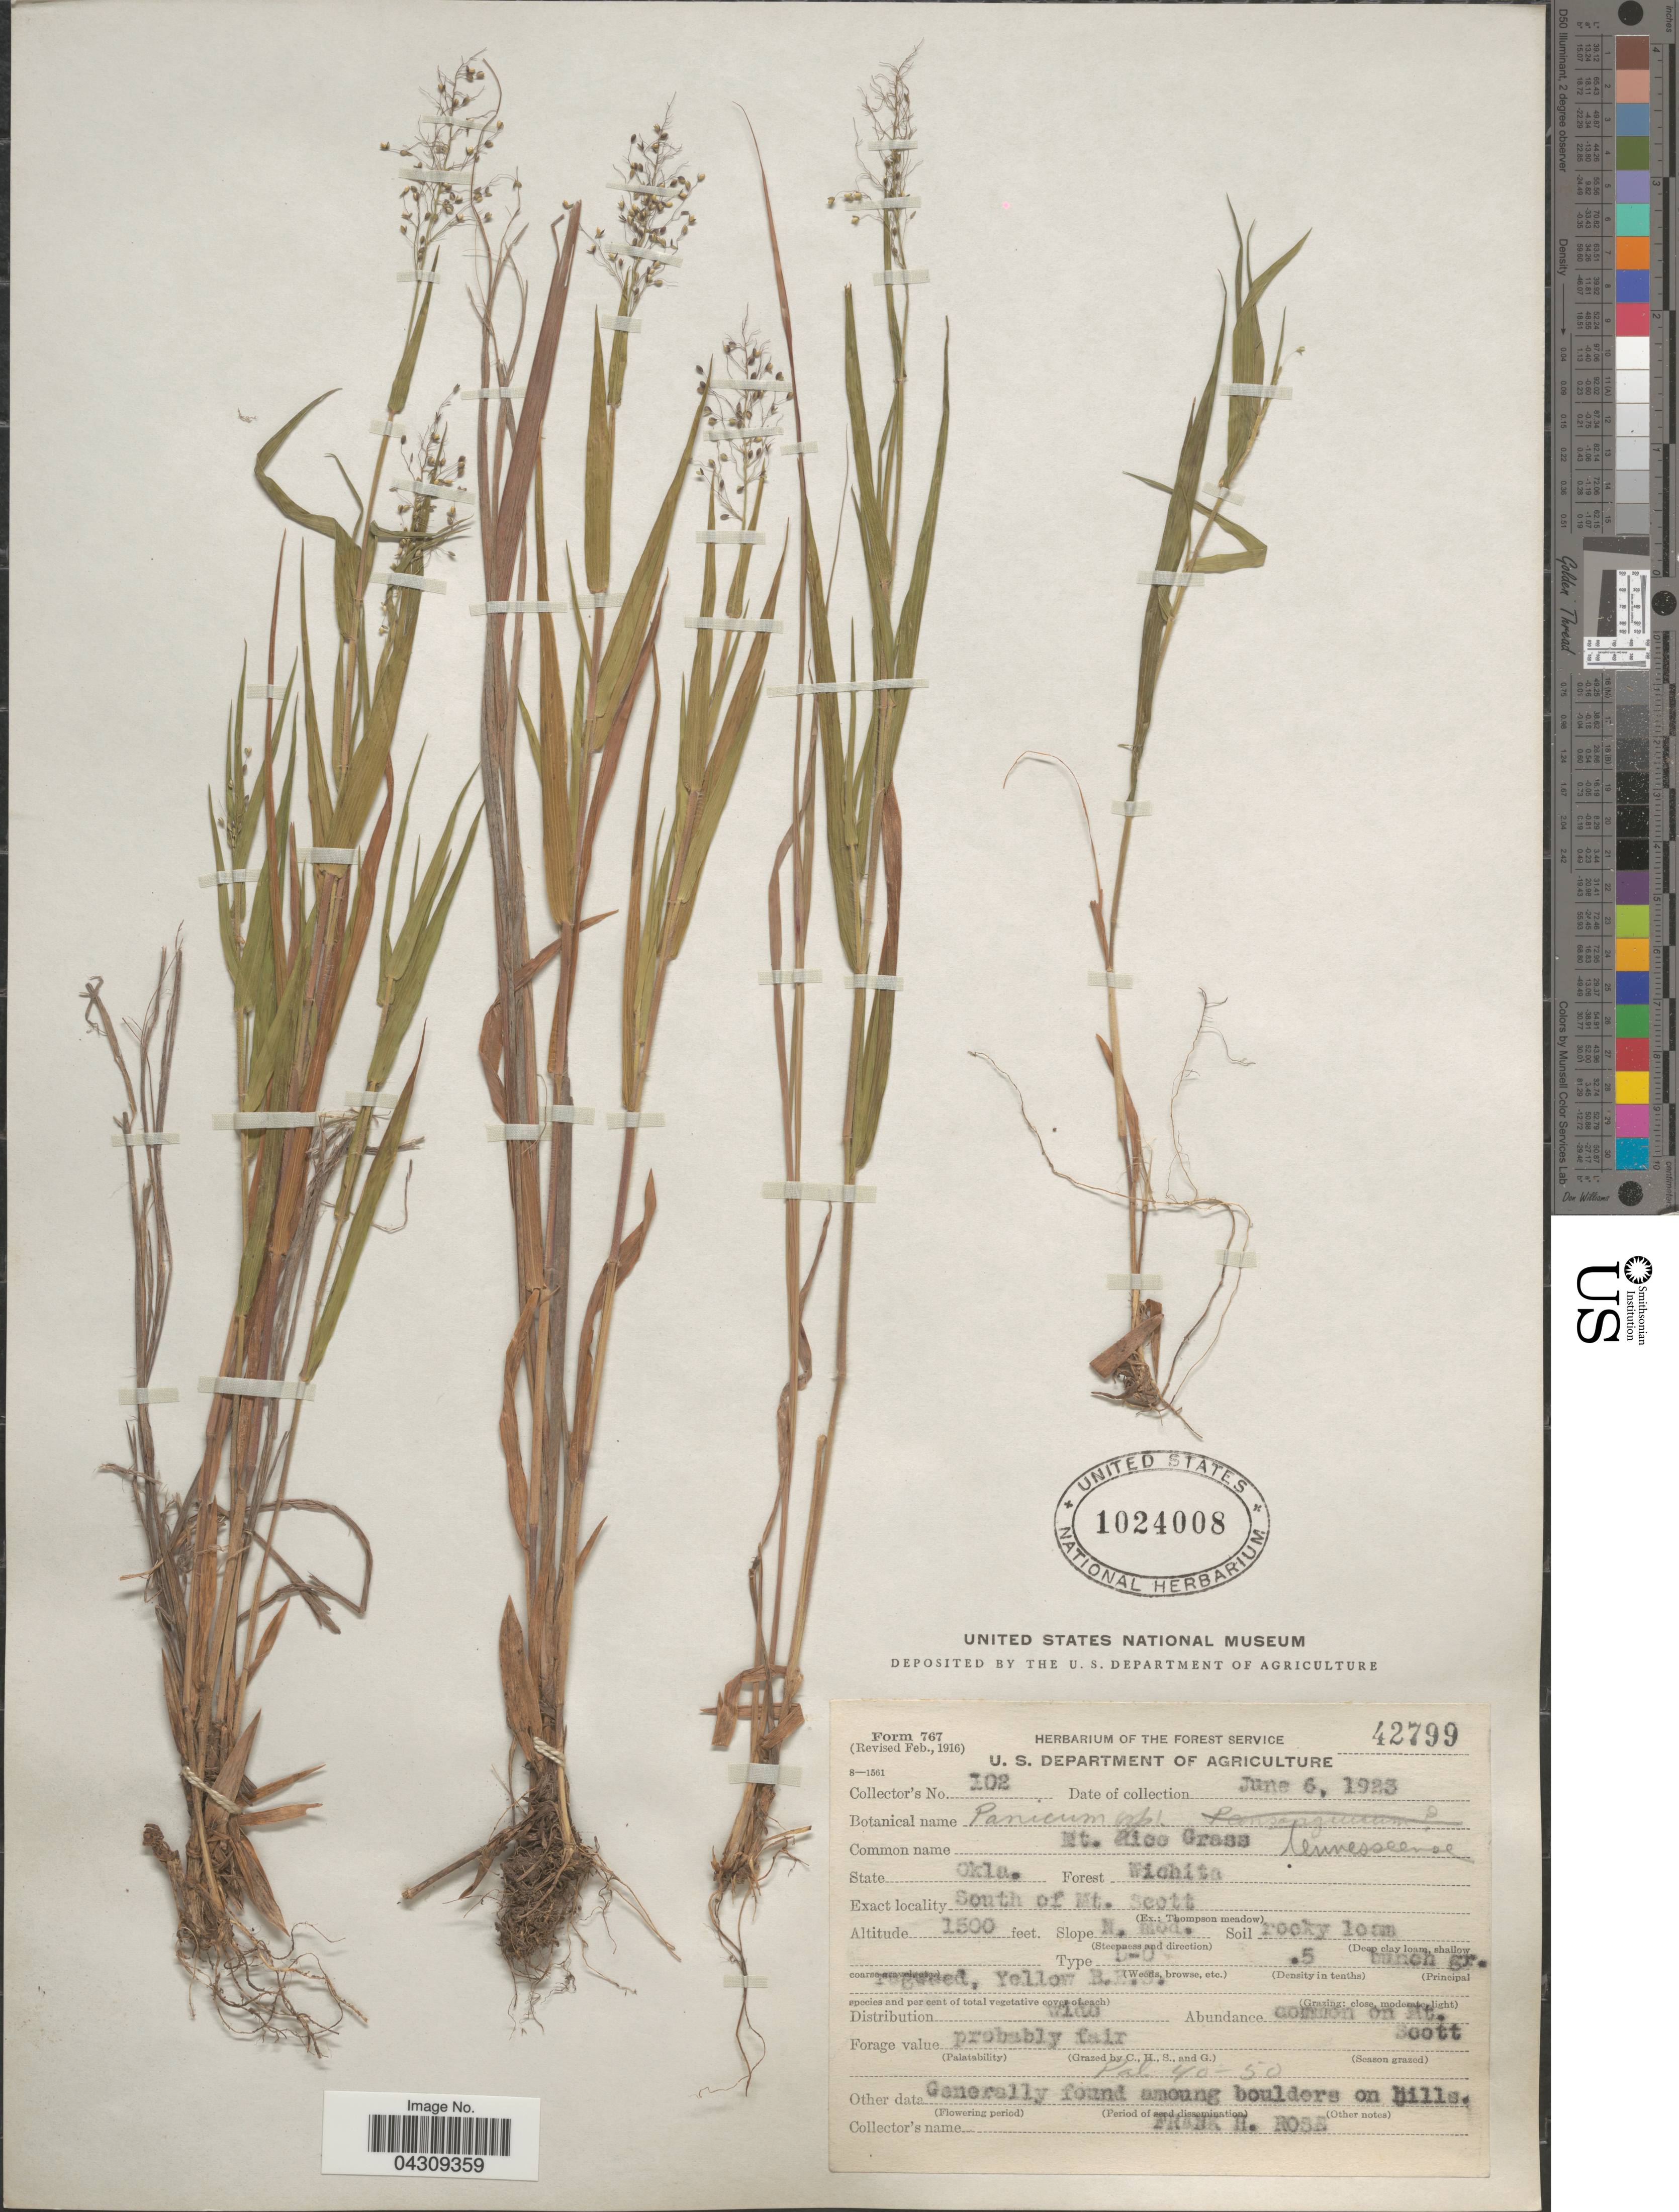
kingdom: Plantae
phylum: Tracheophyta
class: Liliopsida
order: Poales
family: Poaceae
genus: Dichanthelium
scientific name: Dichanthelium acuminatum var. acuminatum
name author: (Sw.) Gould & C.A. Clark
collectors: F. H. Rose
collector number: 102*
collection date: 1923-06-06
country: United States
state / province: Oklahoma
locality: Forest Wichita. South of Mt. Scott.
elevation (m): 457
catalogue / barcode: US 1024008